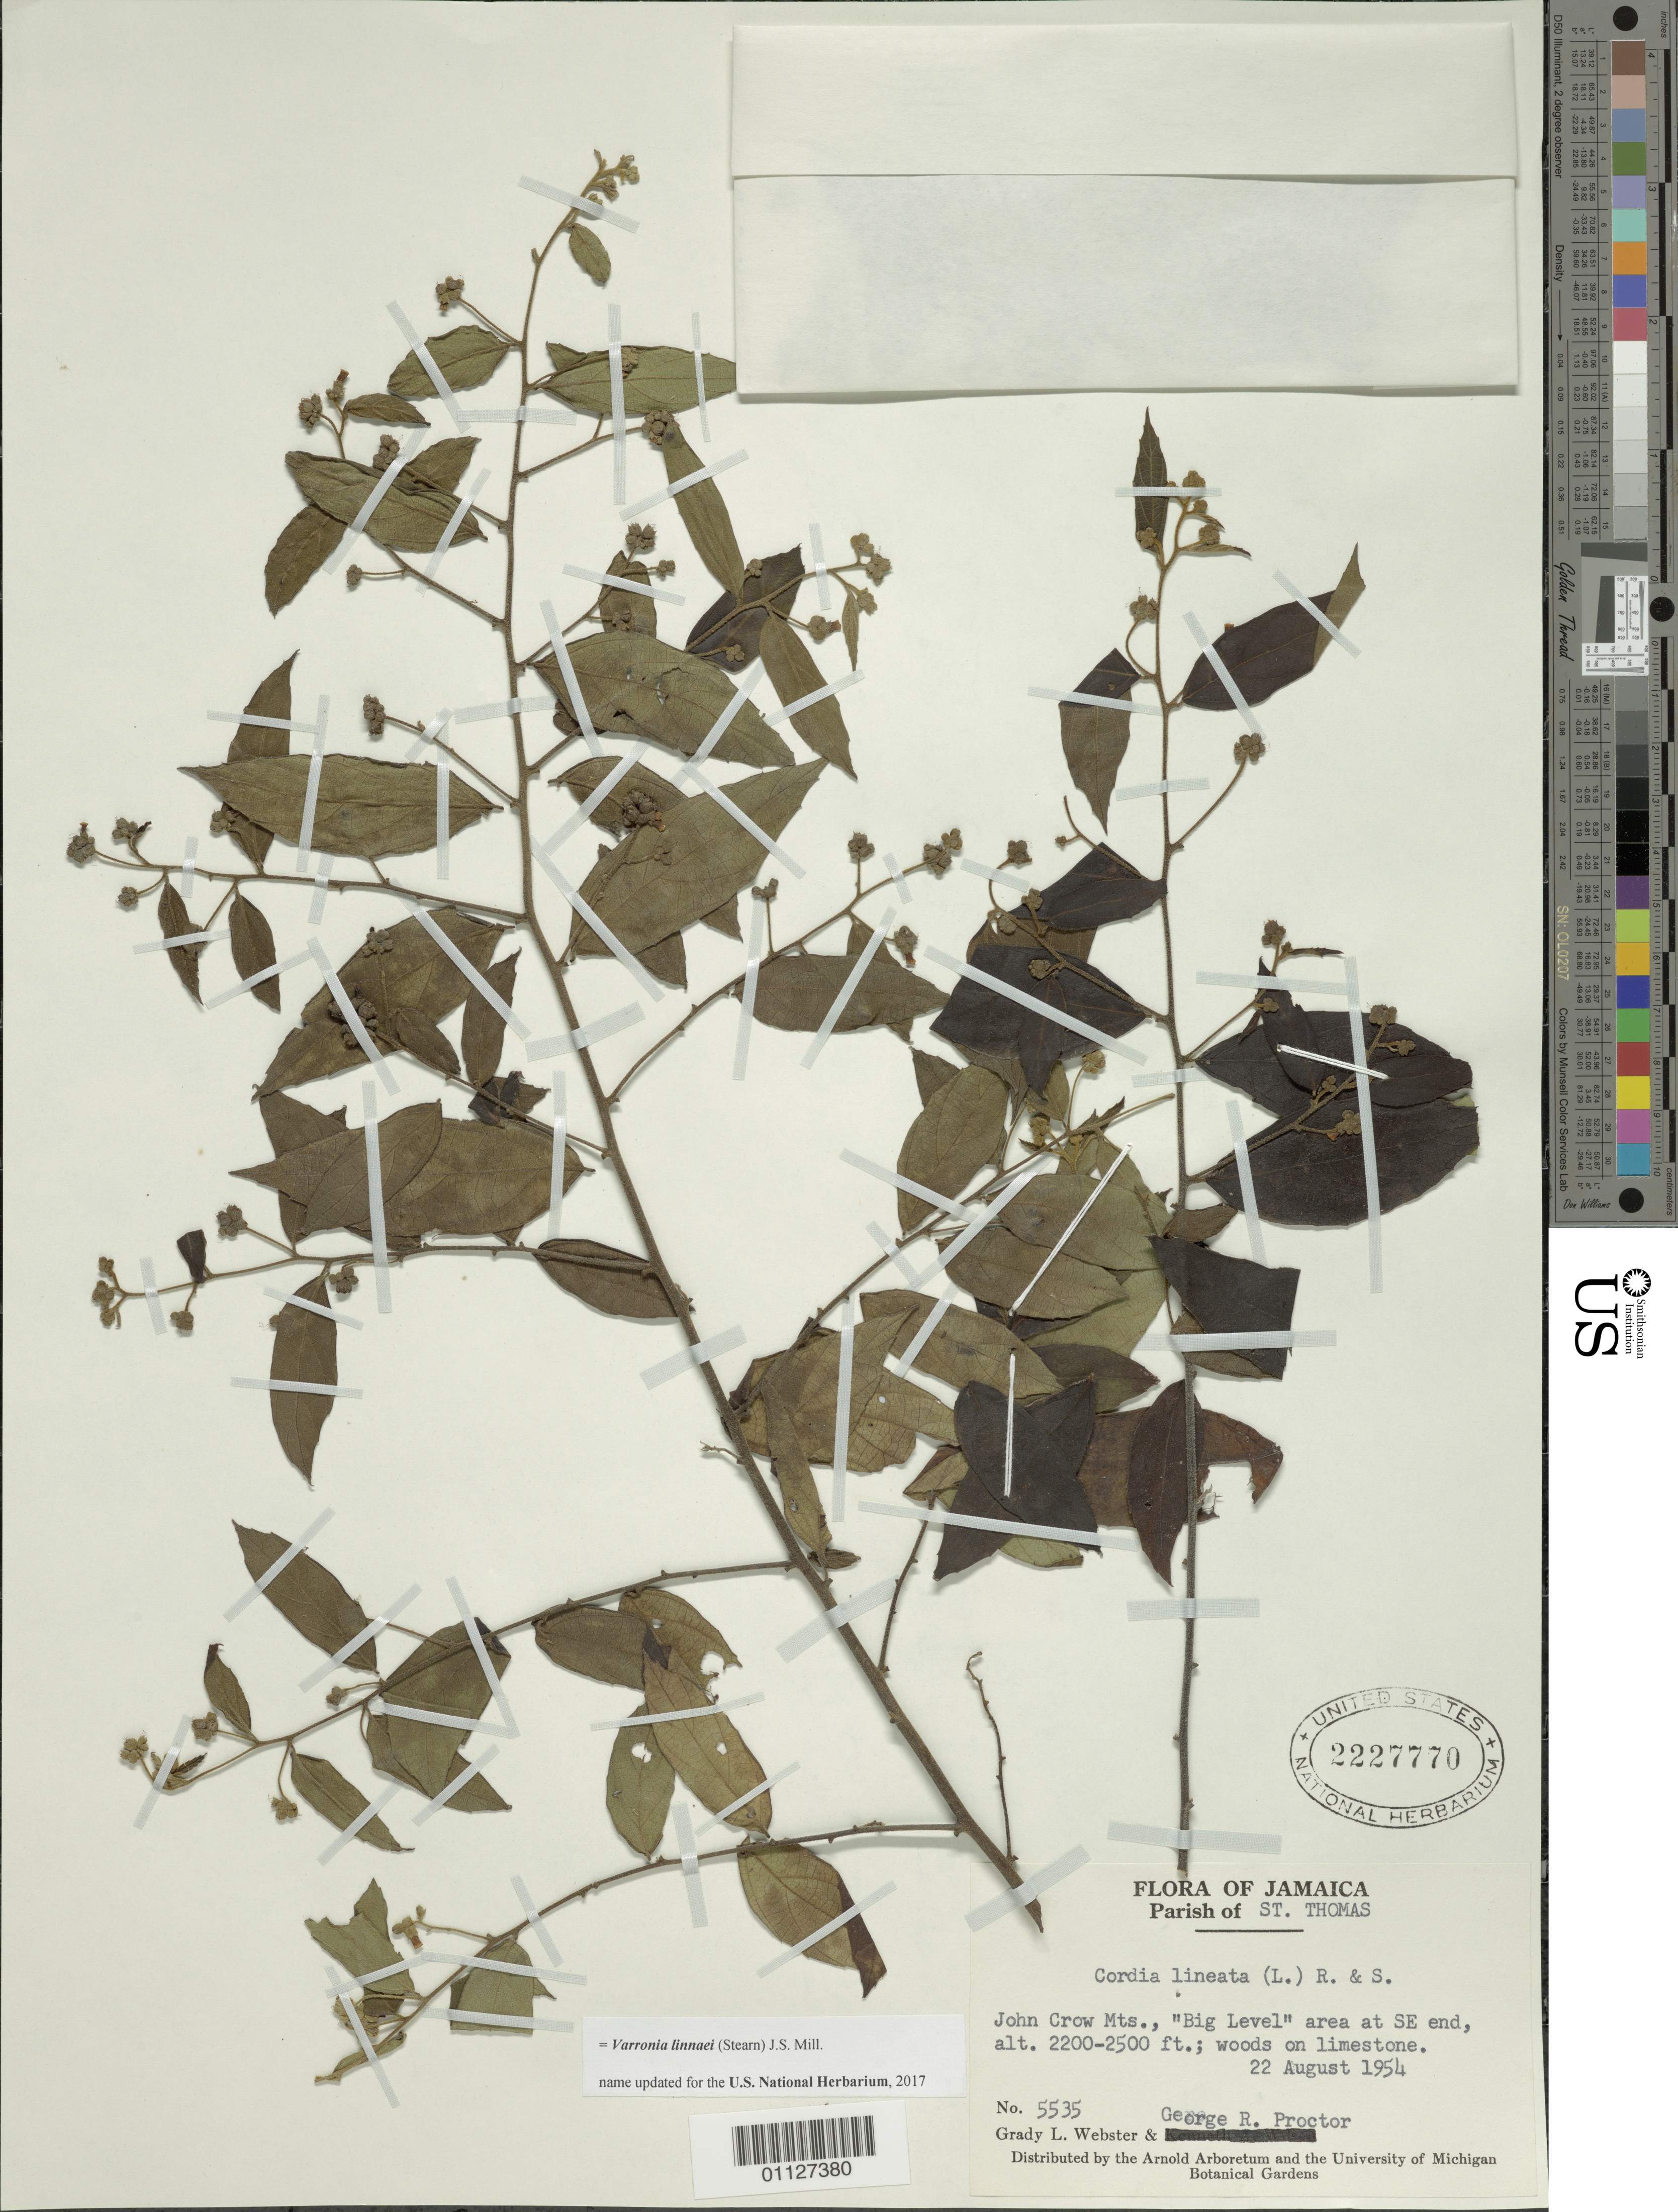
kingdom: Plantae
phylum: Tracheophyta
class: Magnoliopsida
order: Boraginales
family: Cordiaceae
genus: Varronia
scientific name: Varronia linnaei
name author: (Stearn) J.S. Mill.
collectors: G. L. Webster & G. R. Proctor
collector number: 5535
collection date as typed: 22 Aug 1954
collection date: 1954-08-22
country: Jamaica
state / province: Saint Thomas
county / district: Big Level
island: Jamaica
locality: John Crow Mts., "Big Level" area at SE end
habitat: woods on limestone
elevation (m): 671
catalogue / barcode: US 2227770